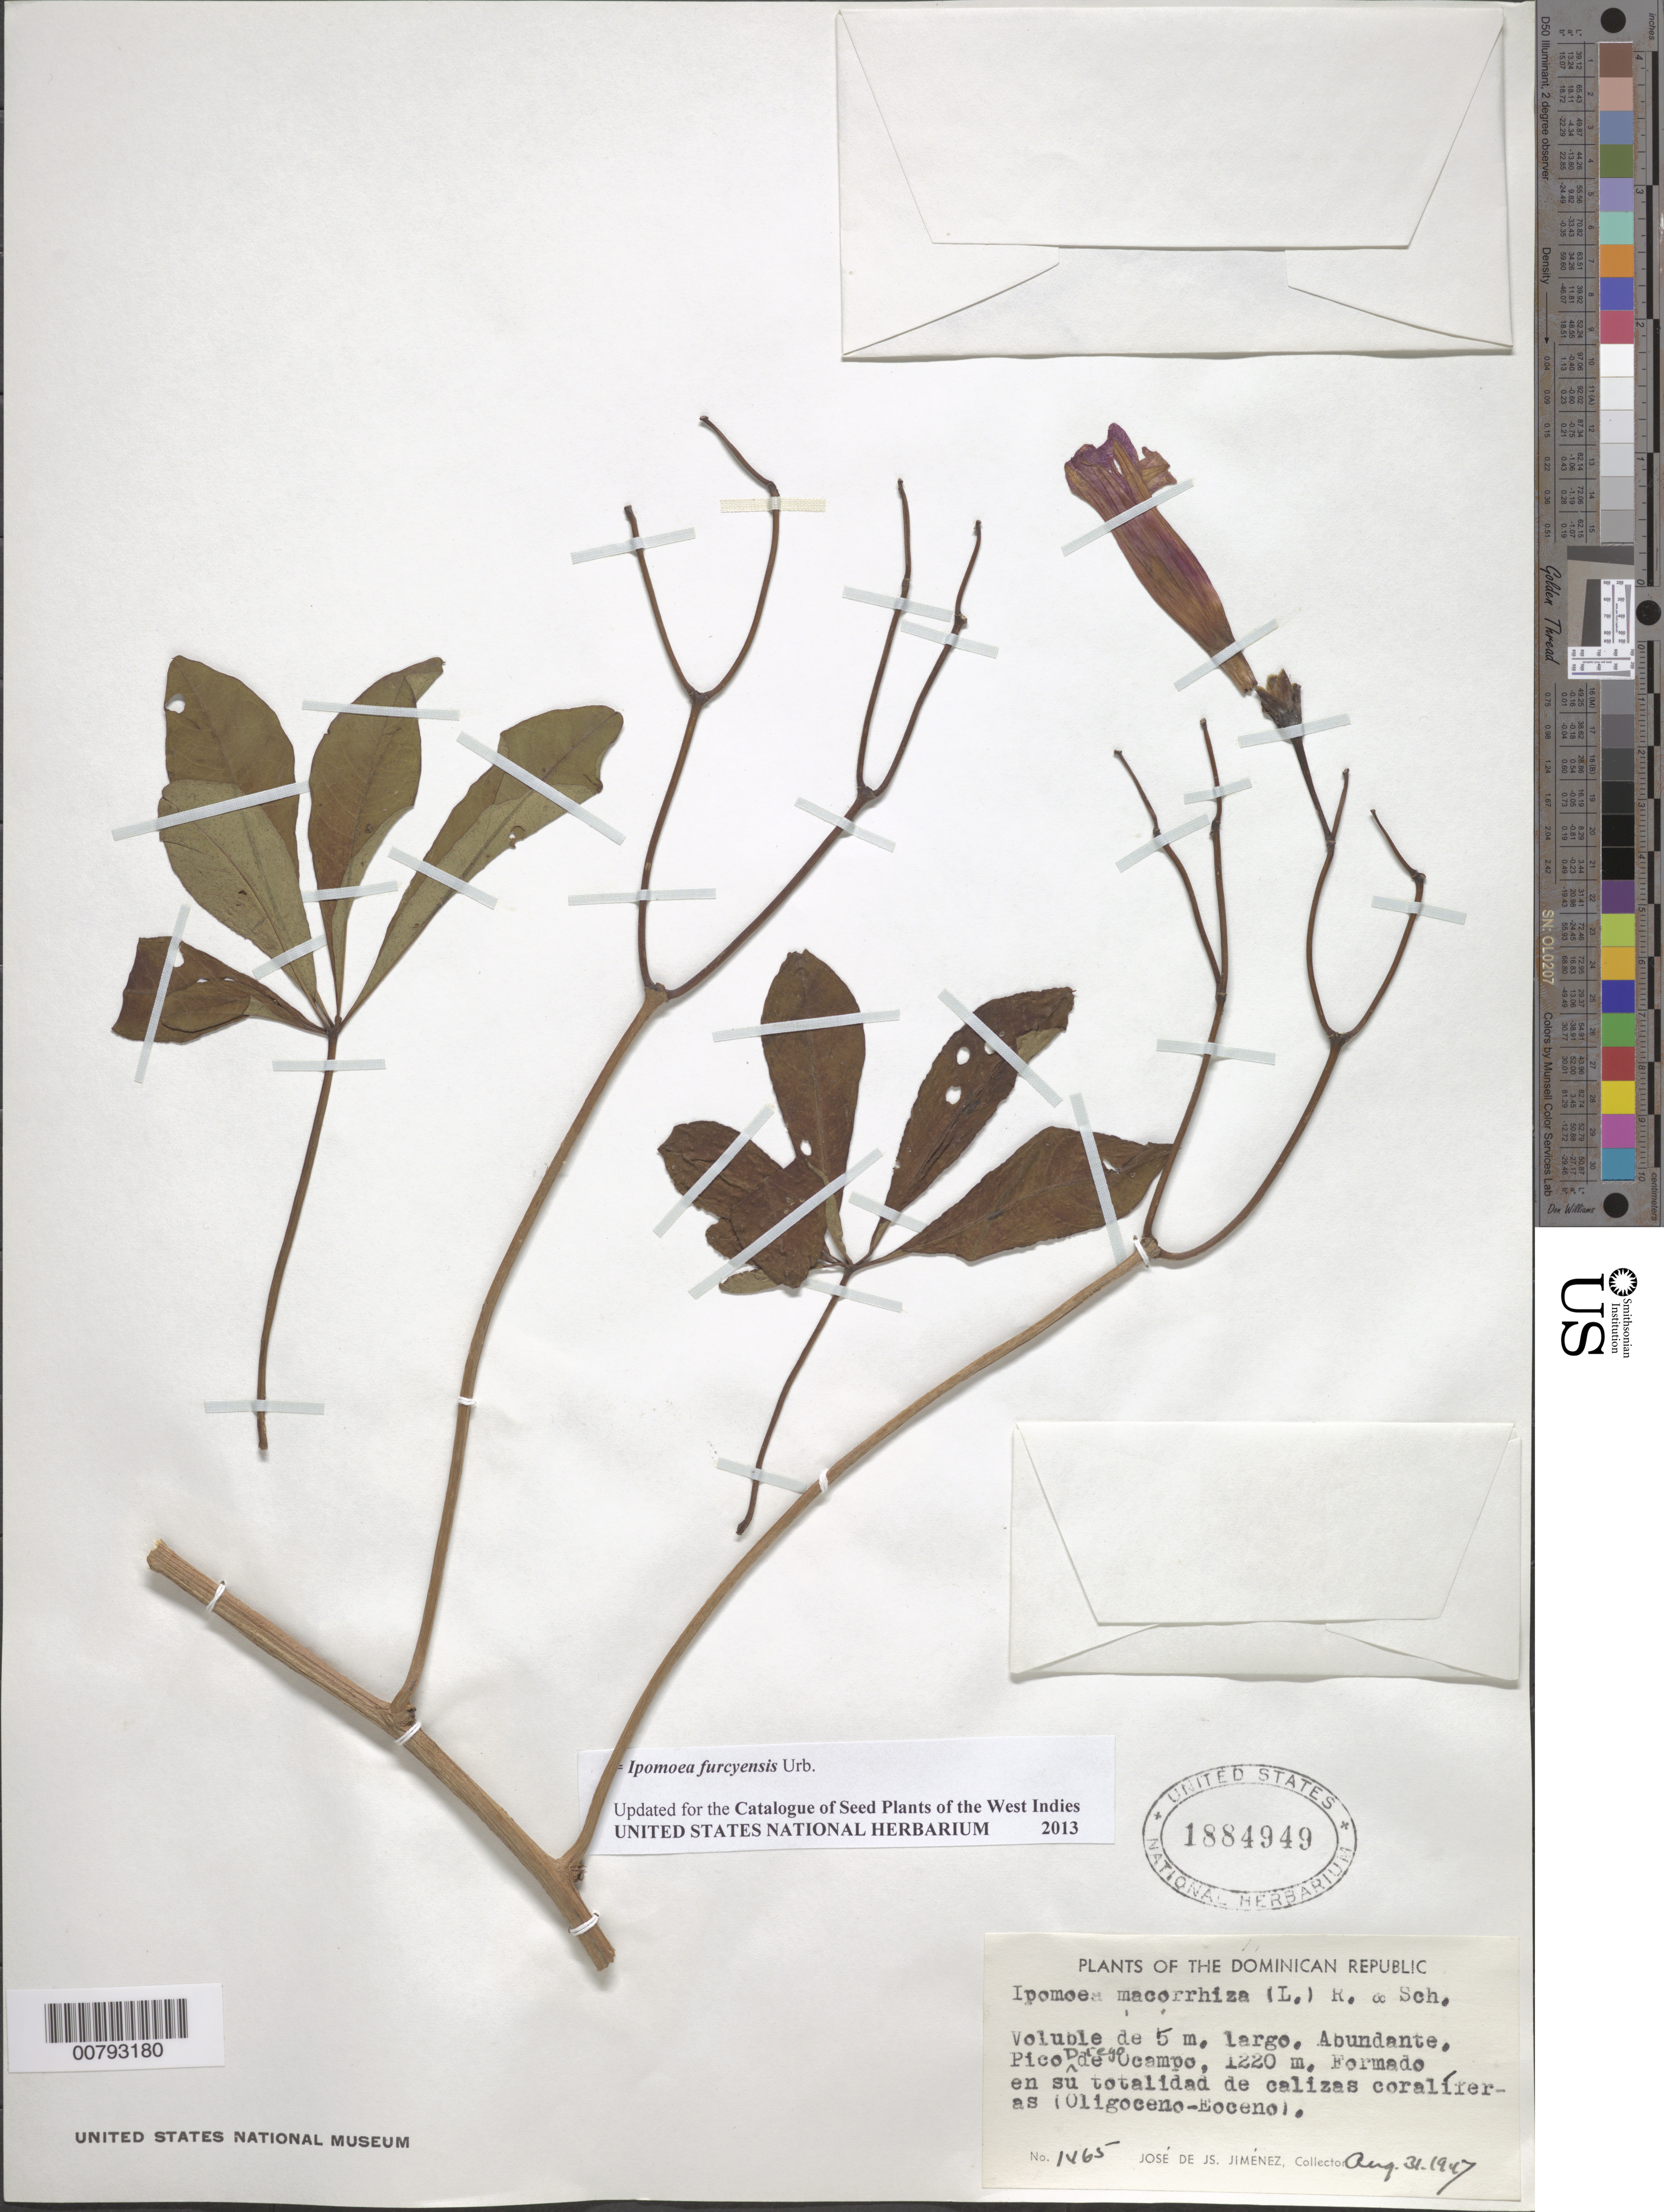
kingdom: Plantae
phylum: Tracheophyta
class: Magnoliopsida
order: Solanales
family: Convolvulaceae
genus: Ipomoea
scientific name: Ipomoea furcyensis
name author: Urb.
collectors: J. J. Jiménez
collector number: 1465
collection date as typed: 31 Aug 1947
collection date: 1947-08-31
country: Dominican Republic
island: Hispaniola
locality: Diego de Ocampo Peak.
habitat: Coraliferous rocks formation (oligocene-eocene).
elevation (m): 1220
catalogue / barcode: US 1884949